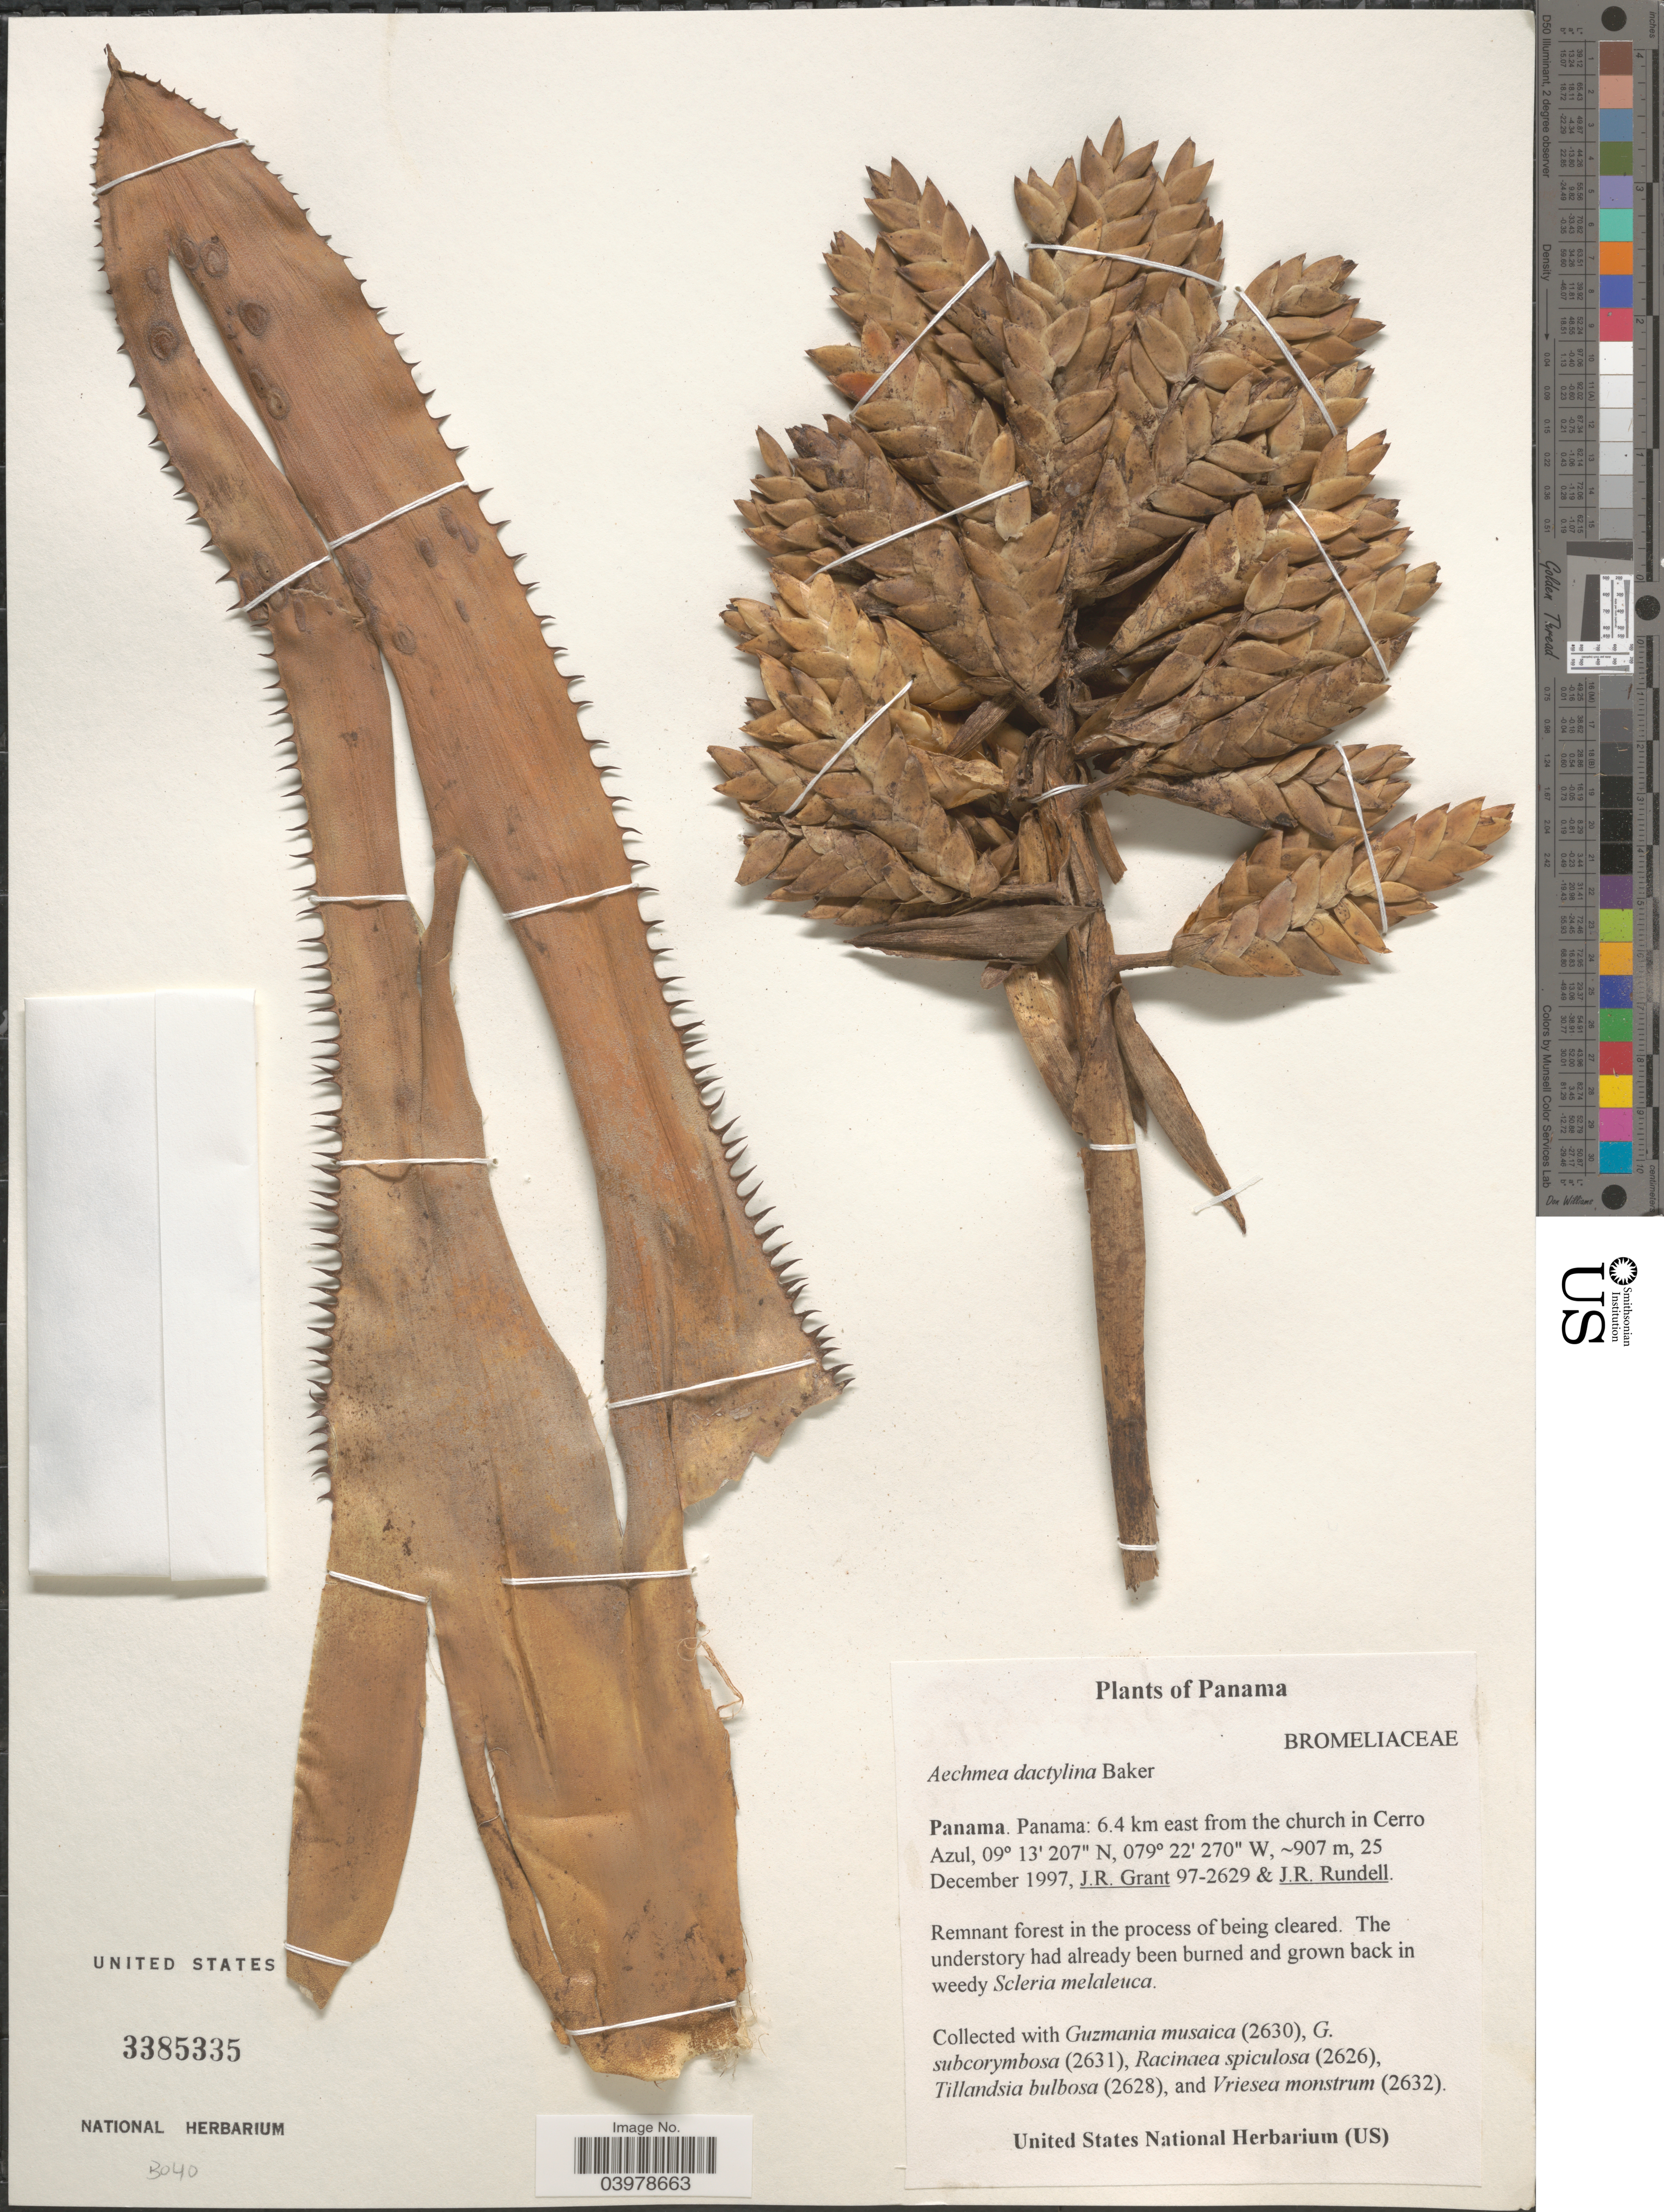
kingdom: Plantae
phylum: Tracheophyta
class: Liliopsida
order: Poales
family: Bromeliaceae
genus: Aechmea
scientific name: Aechmea dactylina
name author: Baker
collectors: J. Grant & J. R. Rundell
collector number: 97-2629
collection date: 1997-12-25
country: Panama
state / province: Panamá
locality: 6.4 km east from the church in Cerro Azul.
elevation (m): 907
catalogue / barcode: US 3385335